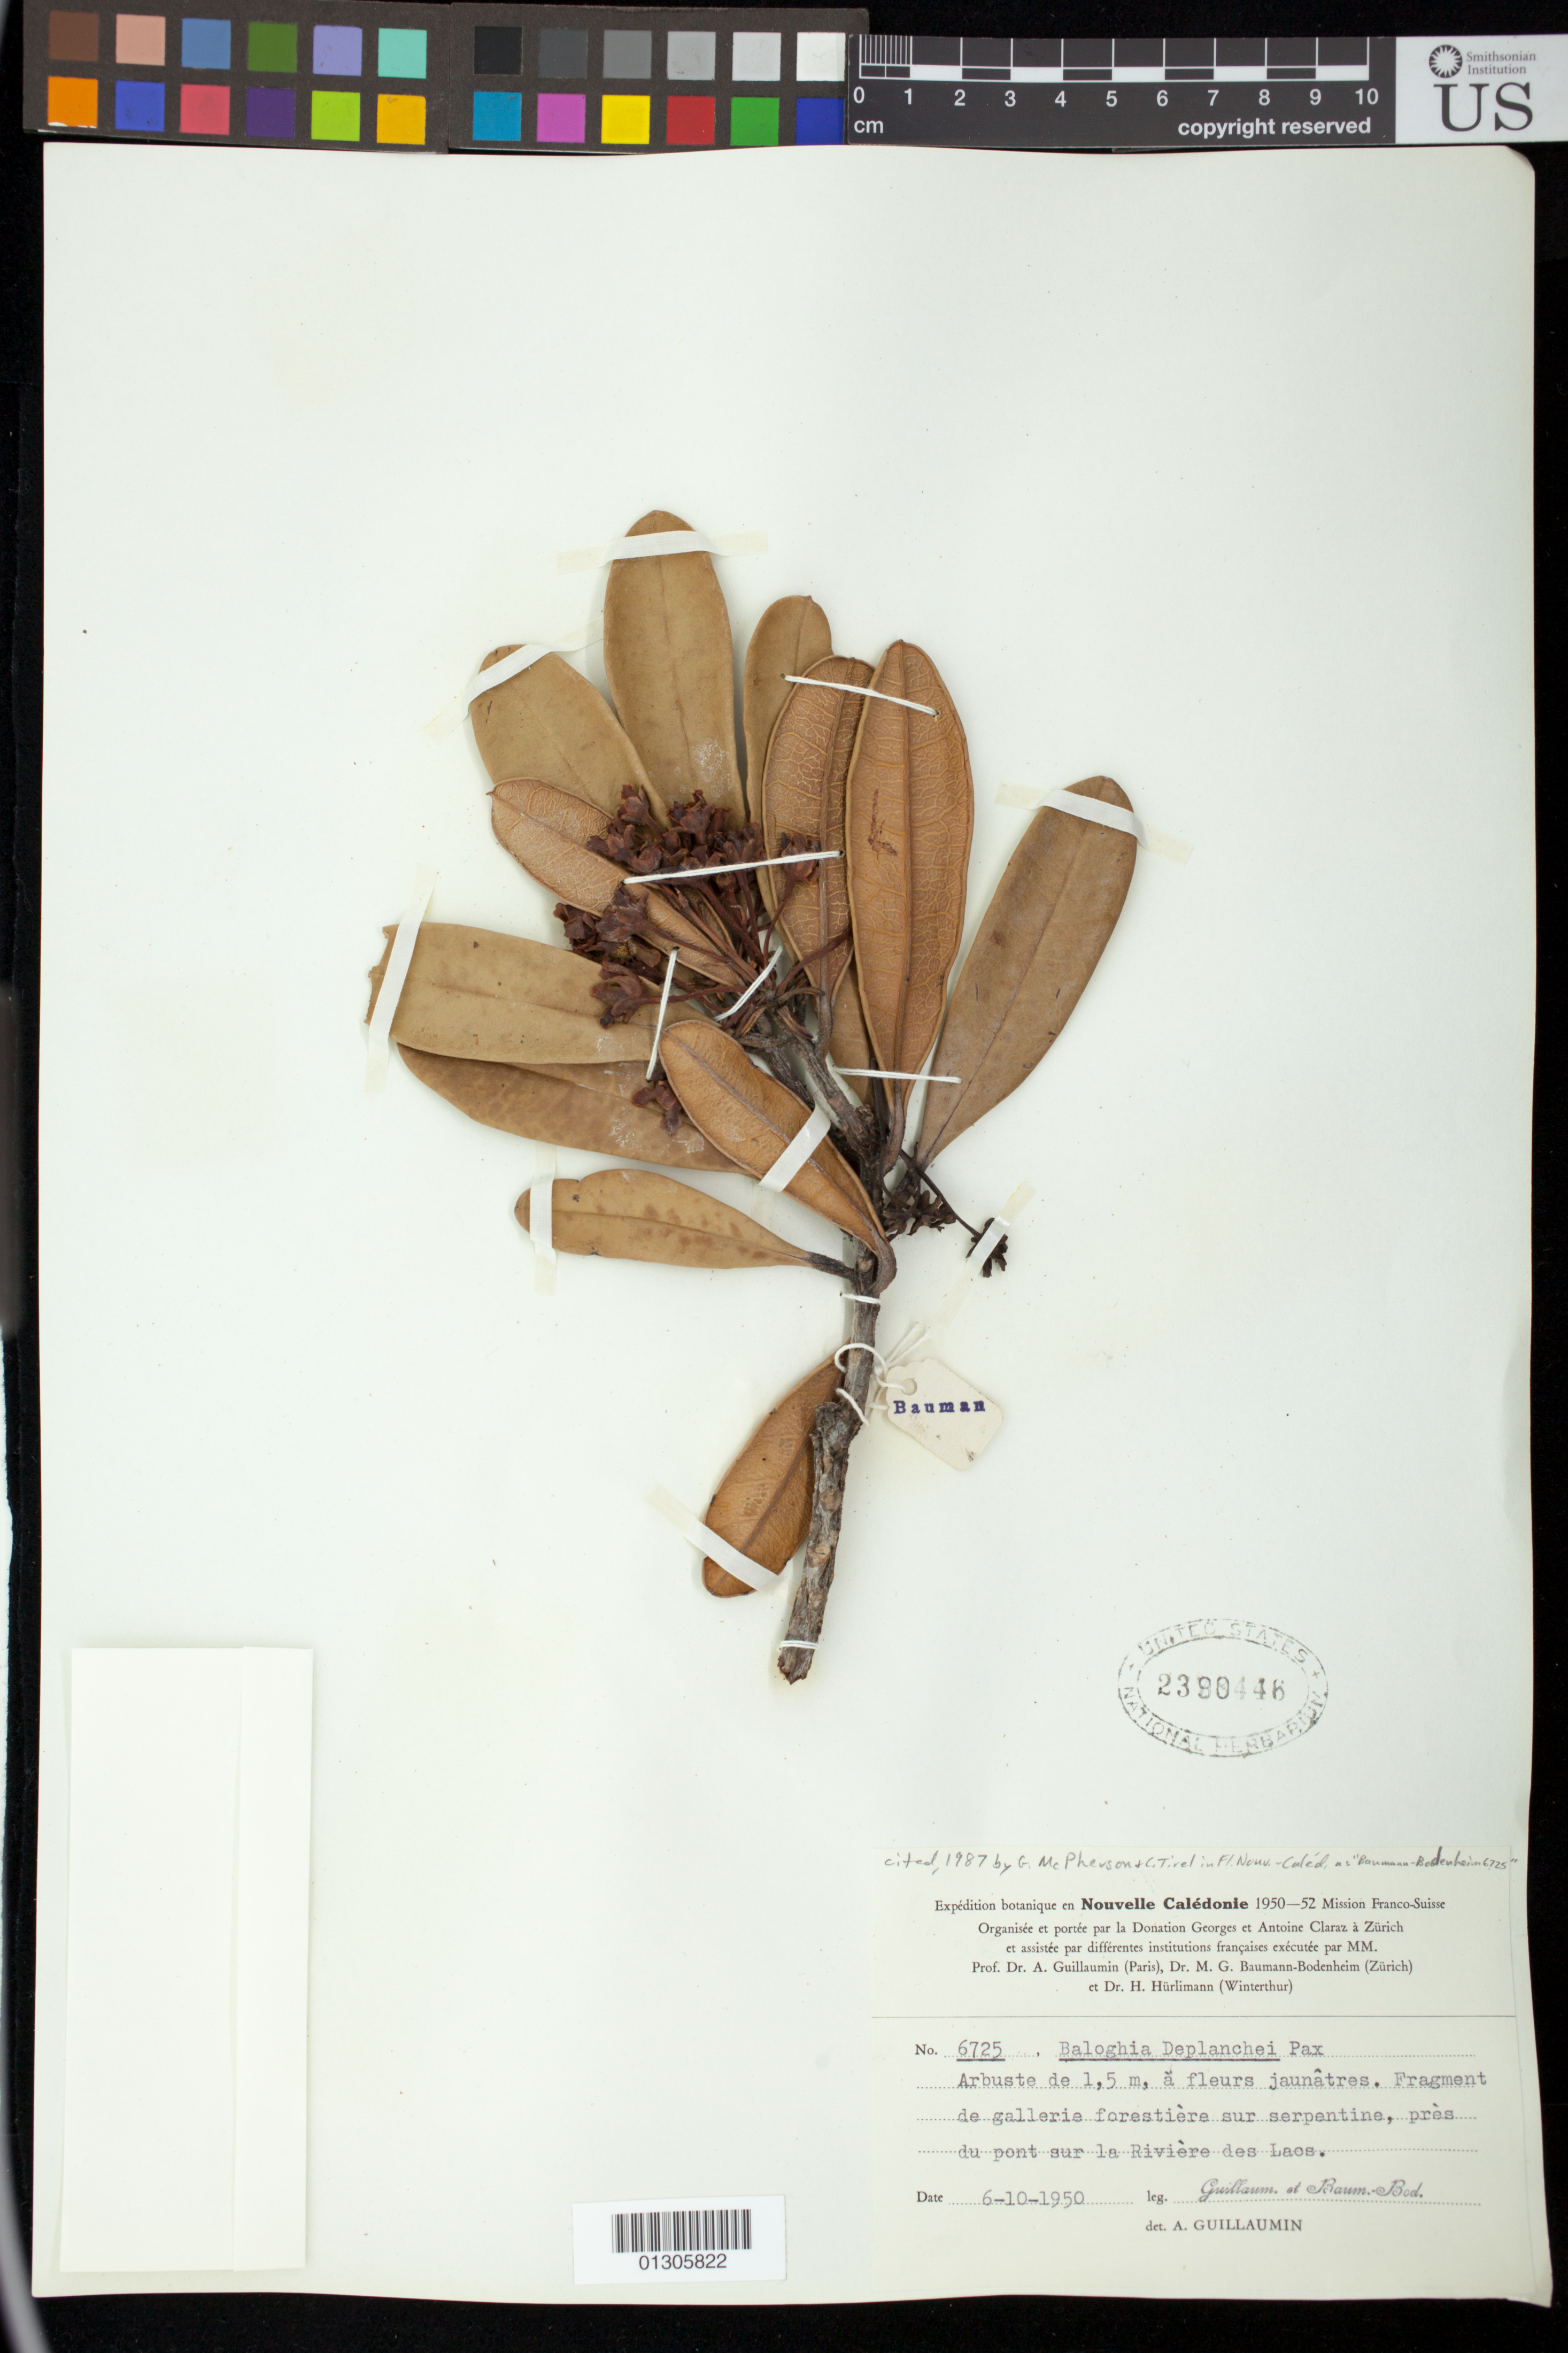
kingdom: Plantae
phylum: Tracheophyta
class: Magnoliopsida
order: Malpighiales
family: Euphorbiaceae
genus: Baloghia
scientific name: Baloghia deplanchei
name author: (Baill.) Pax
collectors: M. G. Baumann-Bodenheim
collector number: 6725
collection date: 1950-06-10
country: New Caledonia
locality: pres la Riviere des Laos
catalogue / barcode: US 2390446